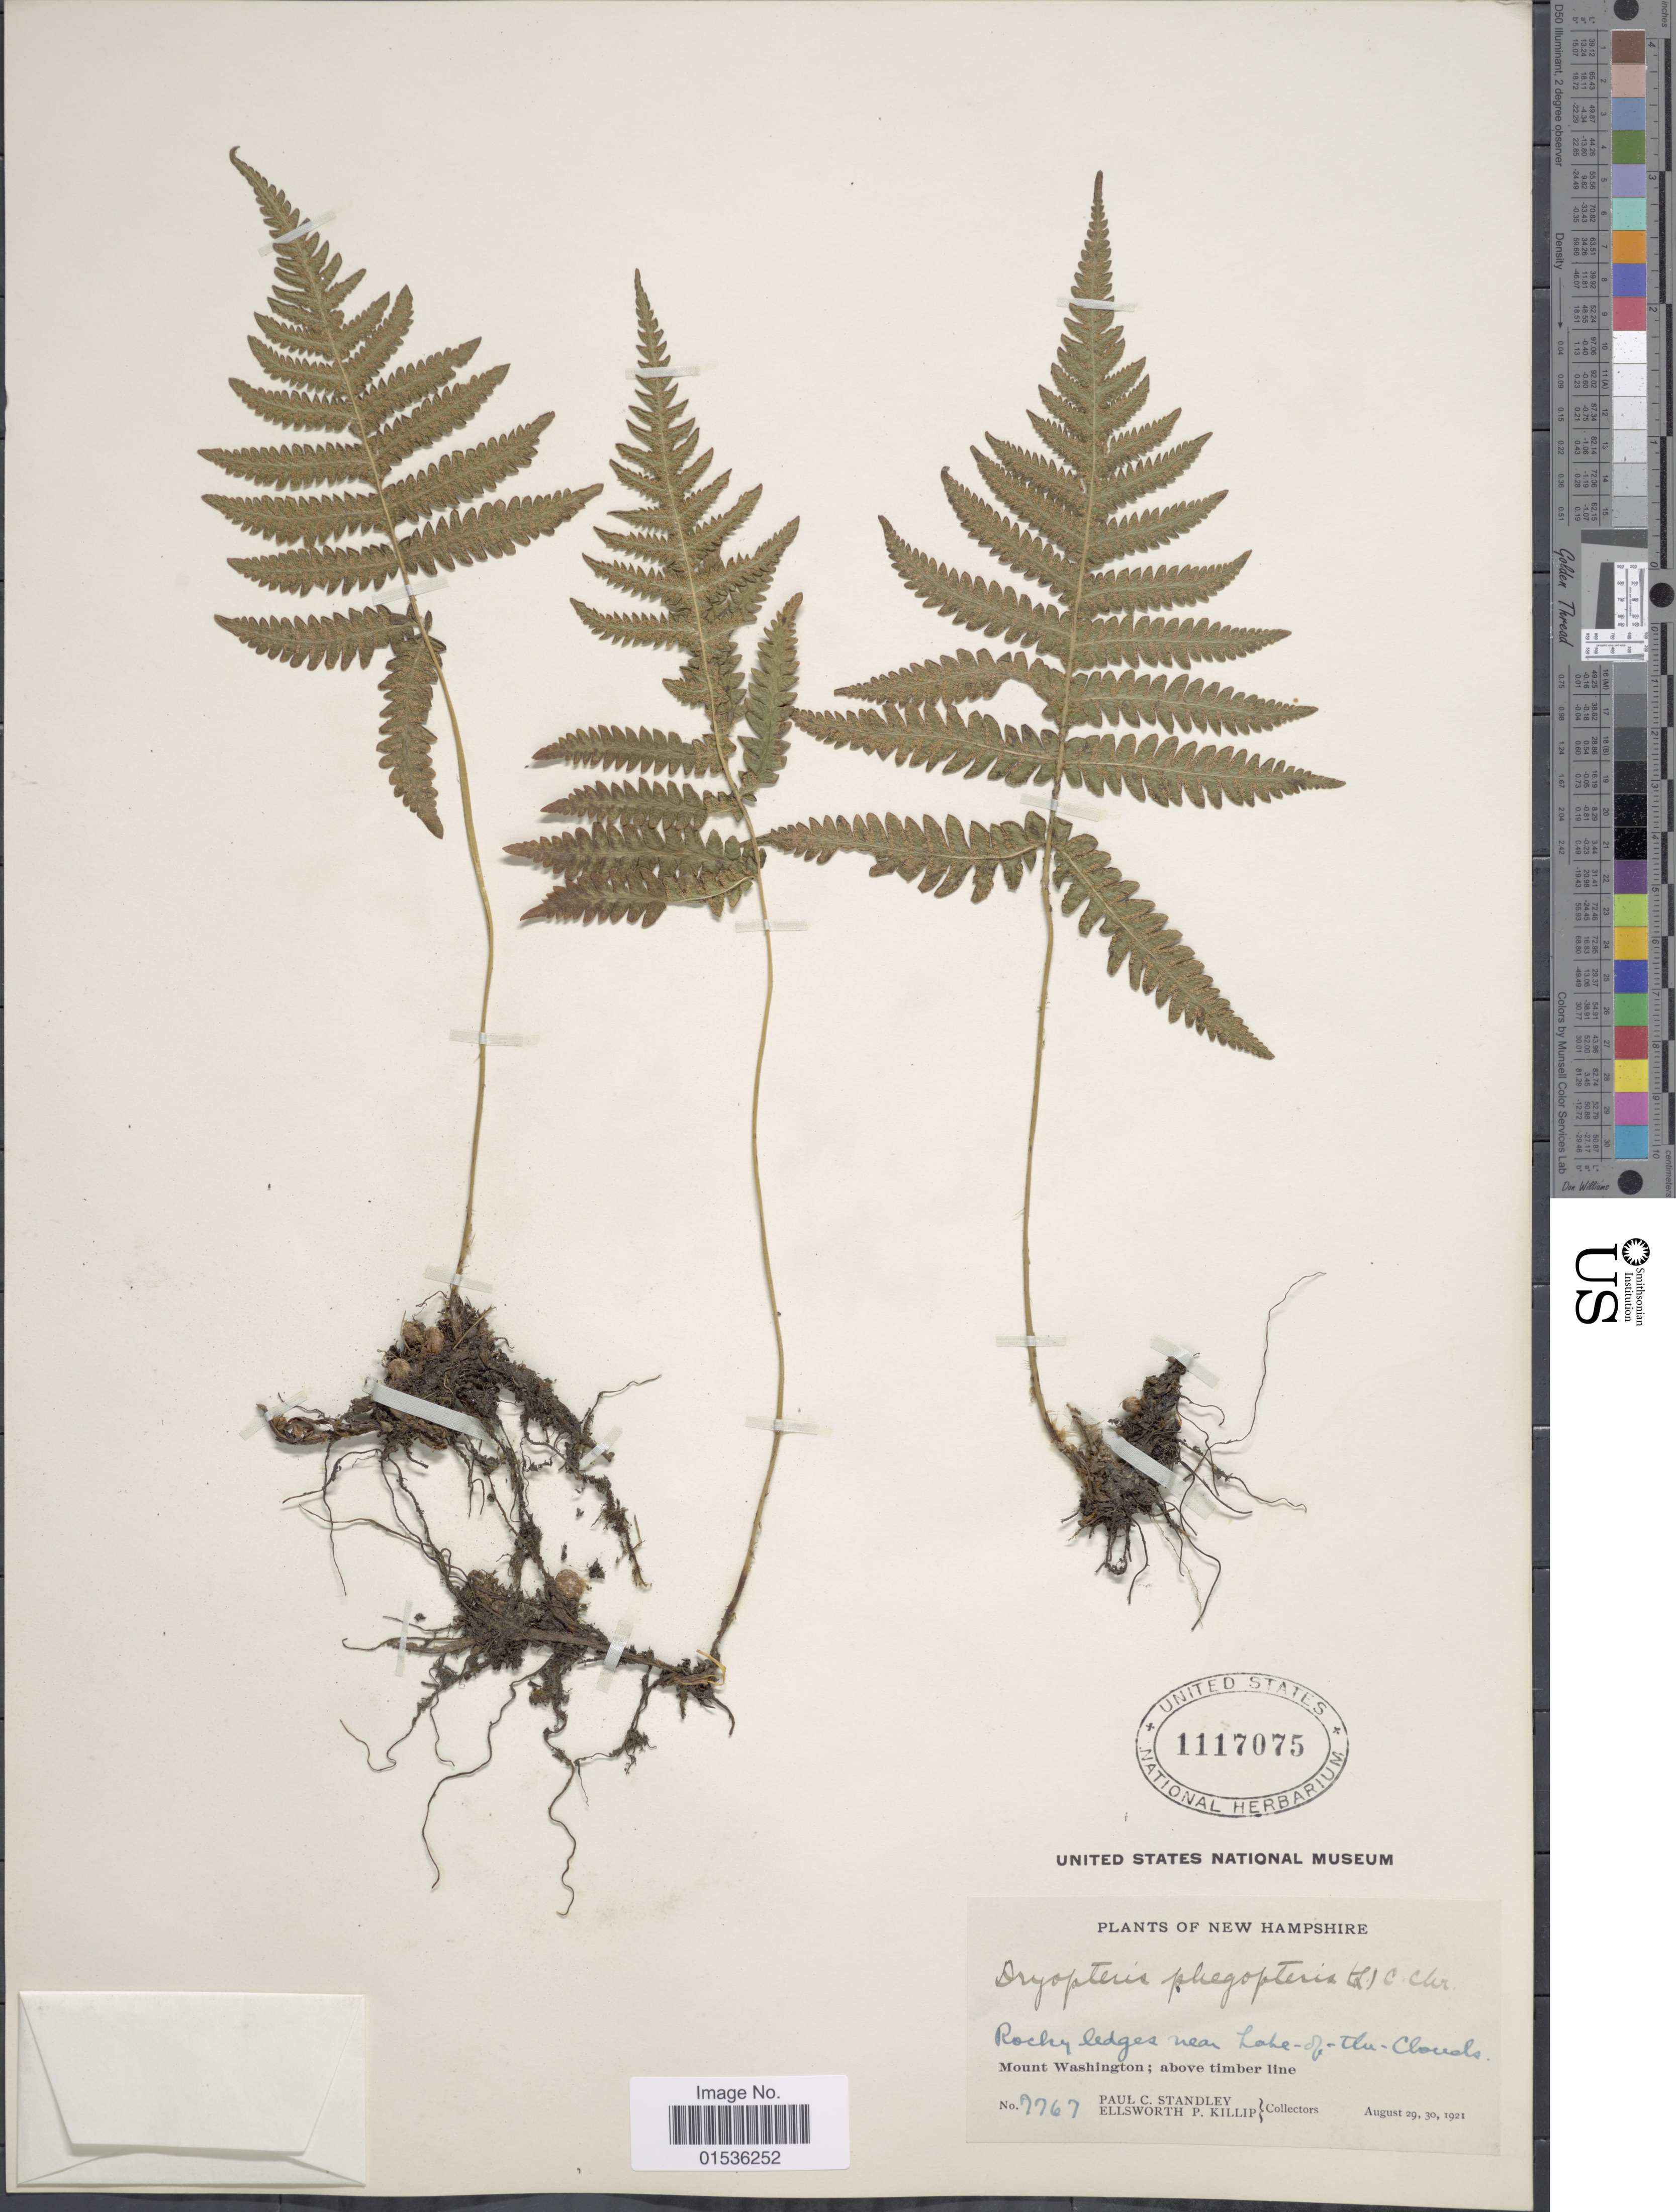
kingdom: Plantae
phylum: Tracheophyta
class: Polypodiopsida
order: Polypodiales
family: Thelypteridaceae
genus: Phegopteris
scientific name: Phegopteris connectilis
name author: (Michx.) Watt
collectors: P. C. Standley & E. P. Killip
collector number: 7767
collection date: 1921-08-29/1921-08-30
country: United States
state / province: New Hampshire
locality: Lake of the Clouds, Mount Washington, above timber line.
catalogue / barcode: US 1117075